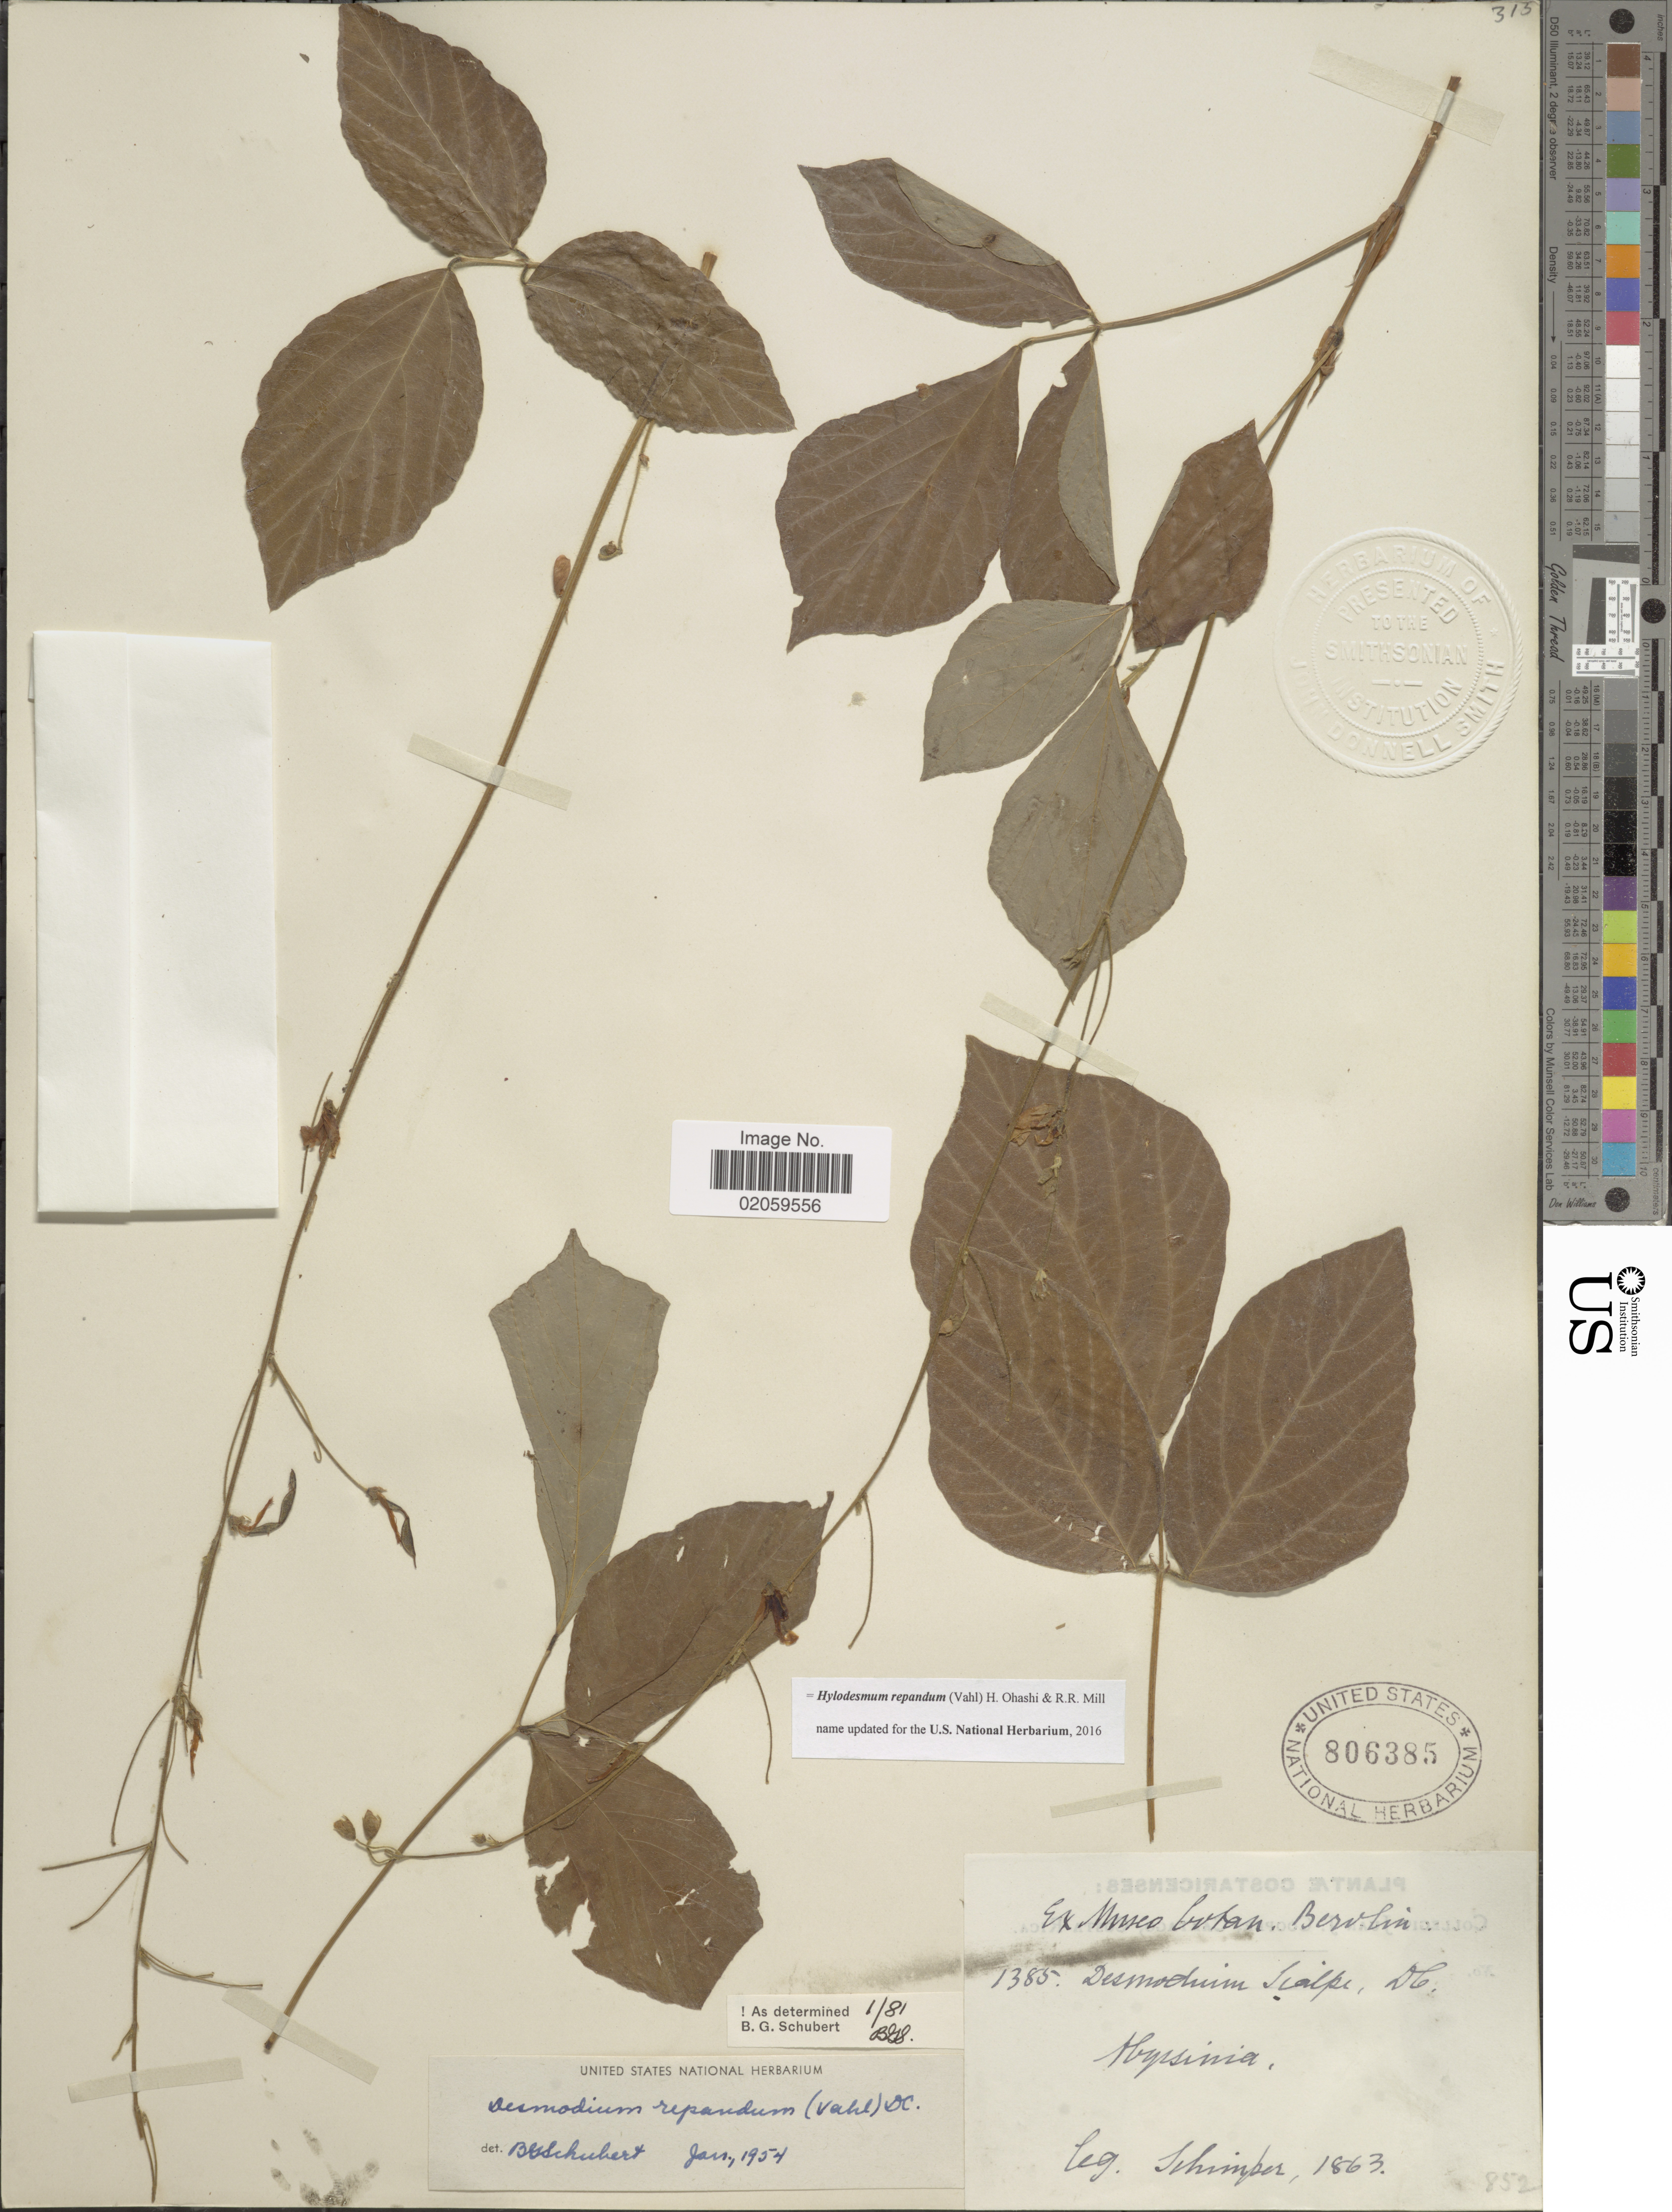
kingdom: Plantae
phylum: Tracheophyta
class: Magnoliopsida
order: Fabales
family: Fabaceae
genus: Hylodesmum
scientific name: Hylodesmum repandum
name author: (Vahl) H. Ohashi & R.R. Mill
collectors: -. Schimper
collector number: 1385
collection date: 1863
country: Eritrea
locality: Abyssinia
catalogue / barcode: US 806385